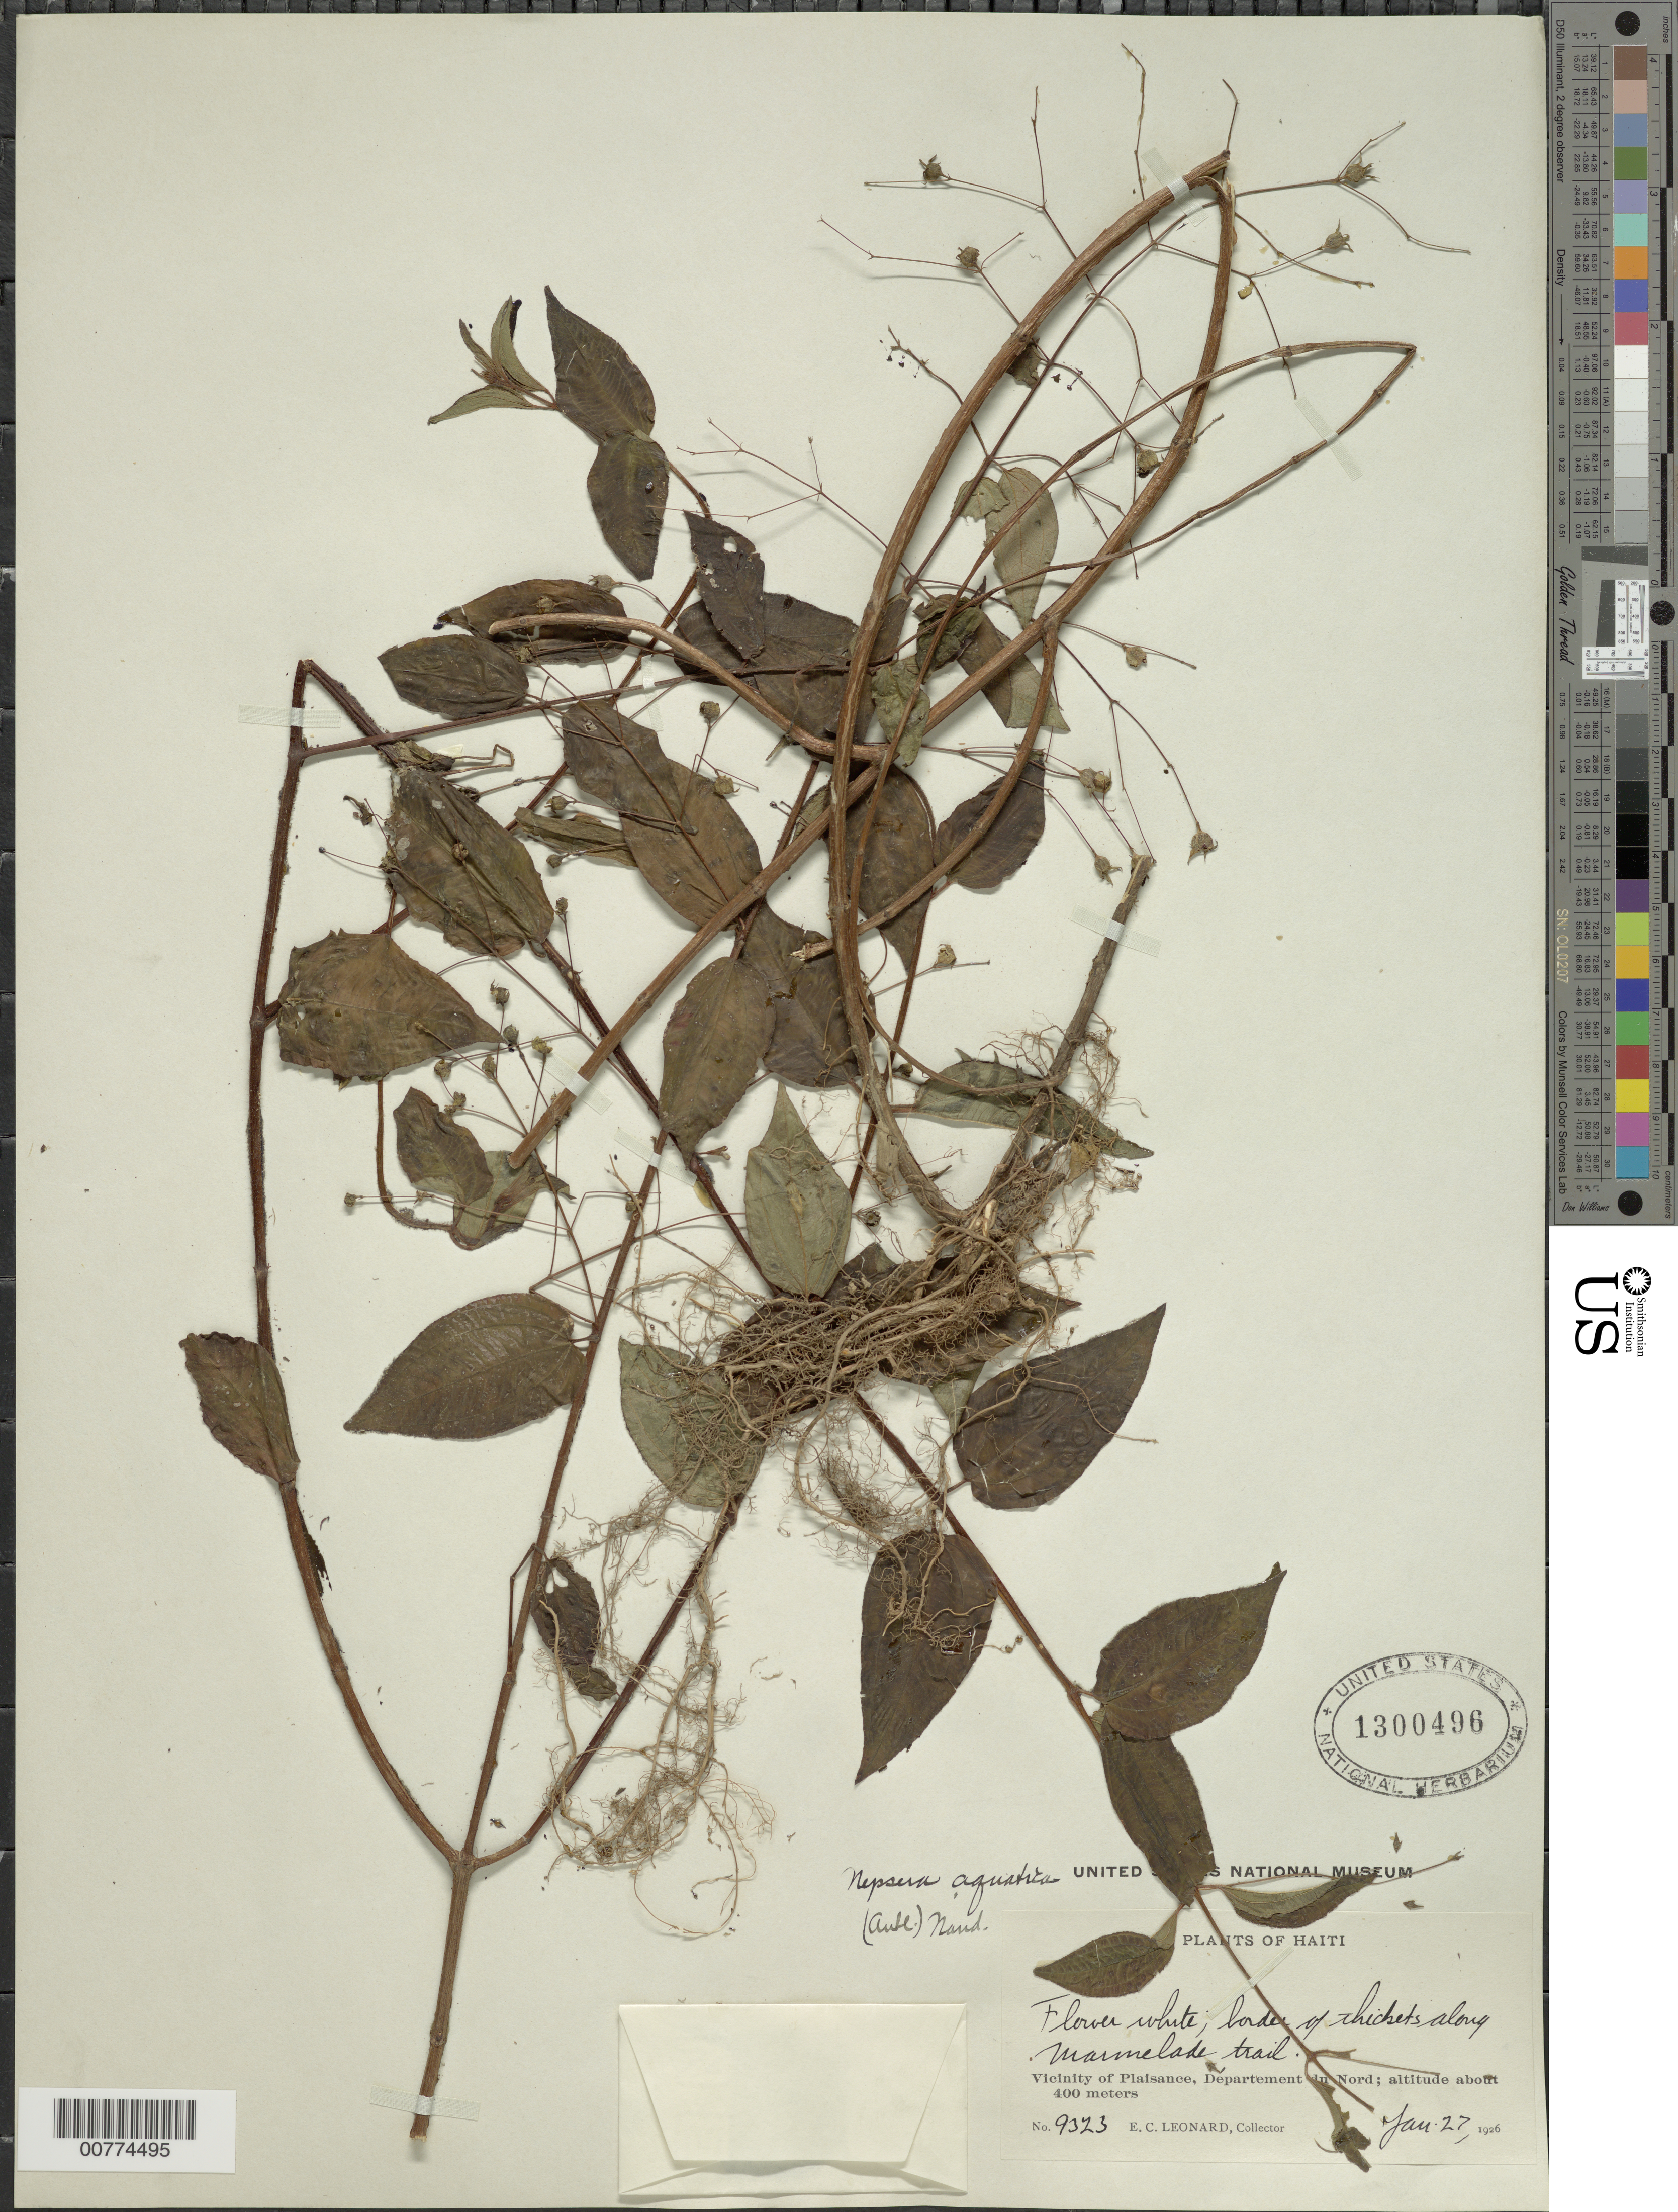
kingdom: Plantae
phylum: Tracheophyta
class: Magnoliopsida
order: Myrtales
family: Melastomataceae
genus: Nepsera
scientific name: Nepsera aquatica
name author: (Aubl.) Naudin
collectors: E. C. Leonard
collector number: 9323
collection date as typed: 27 Jan 1926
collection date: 1926-01-27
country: Haiti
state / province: Nord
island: Hispaniola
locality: Vicinity of Plaisance, along Marmelade trail.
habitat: Along trail, border of thickets.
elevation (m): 400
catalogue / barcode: US 1300496